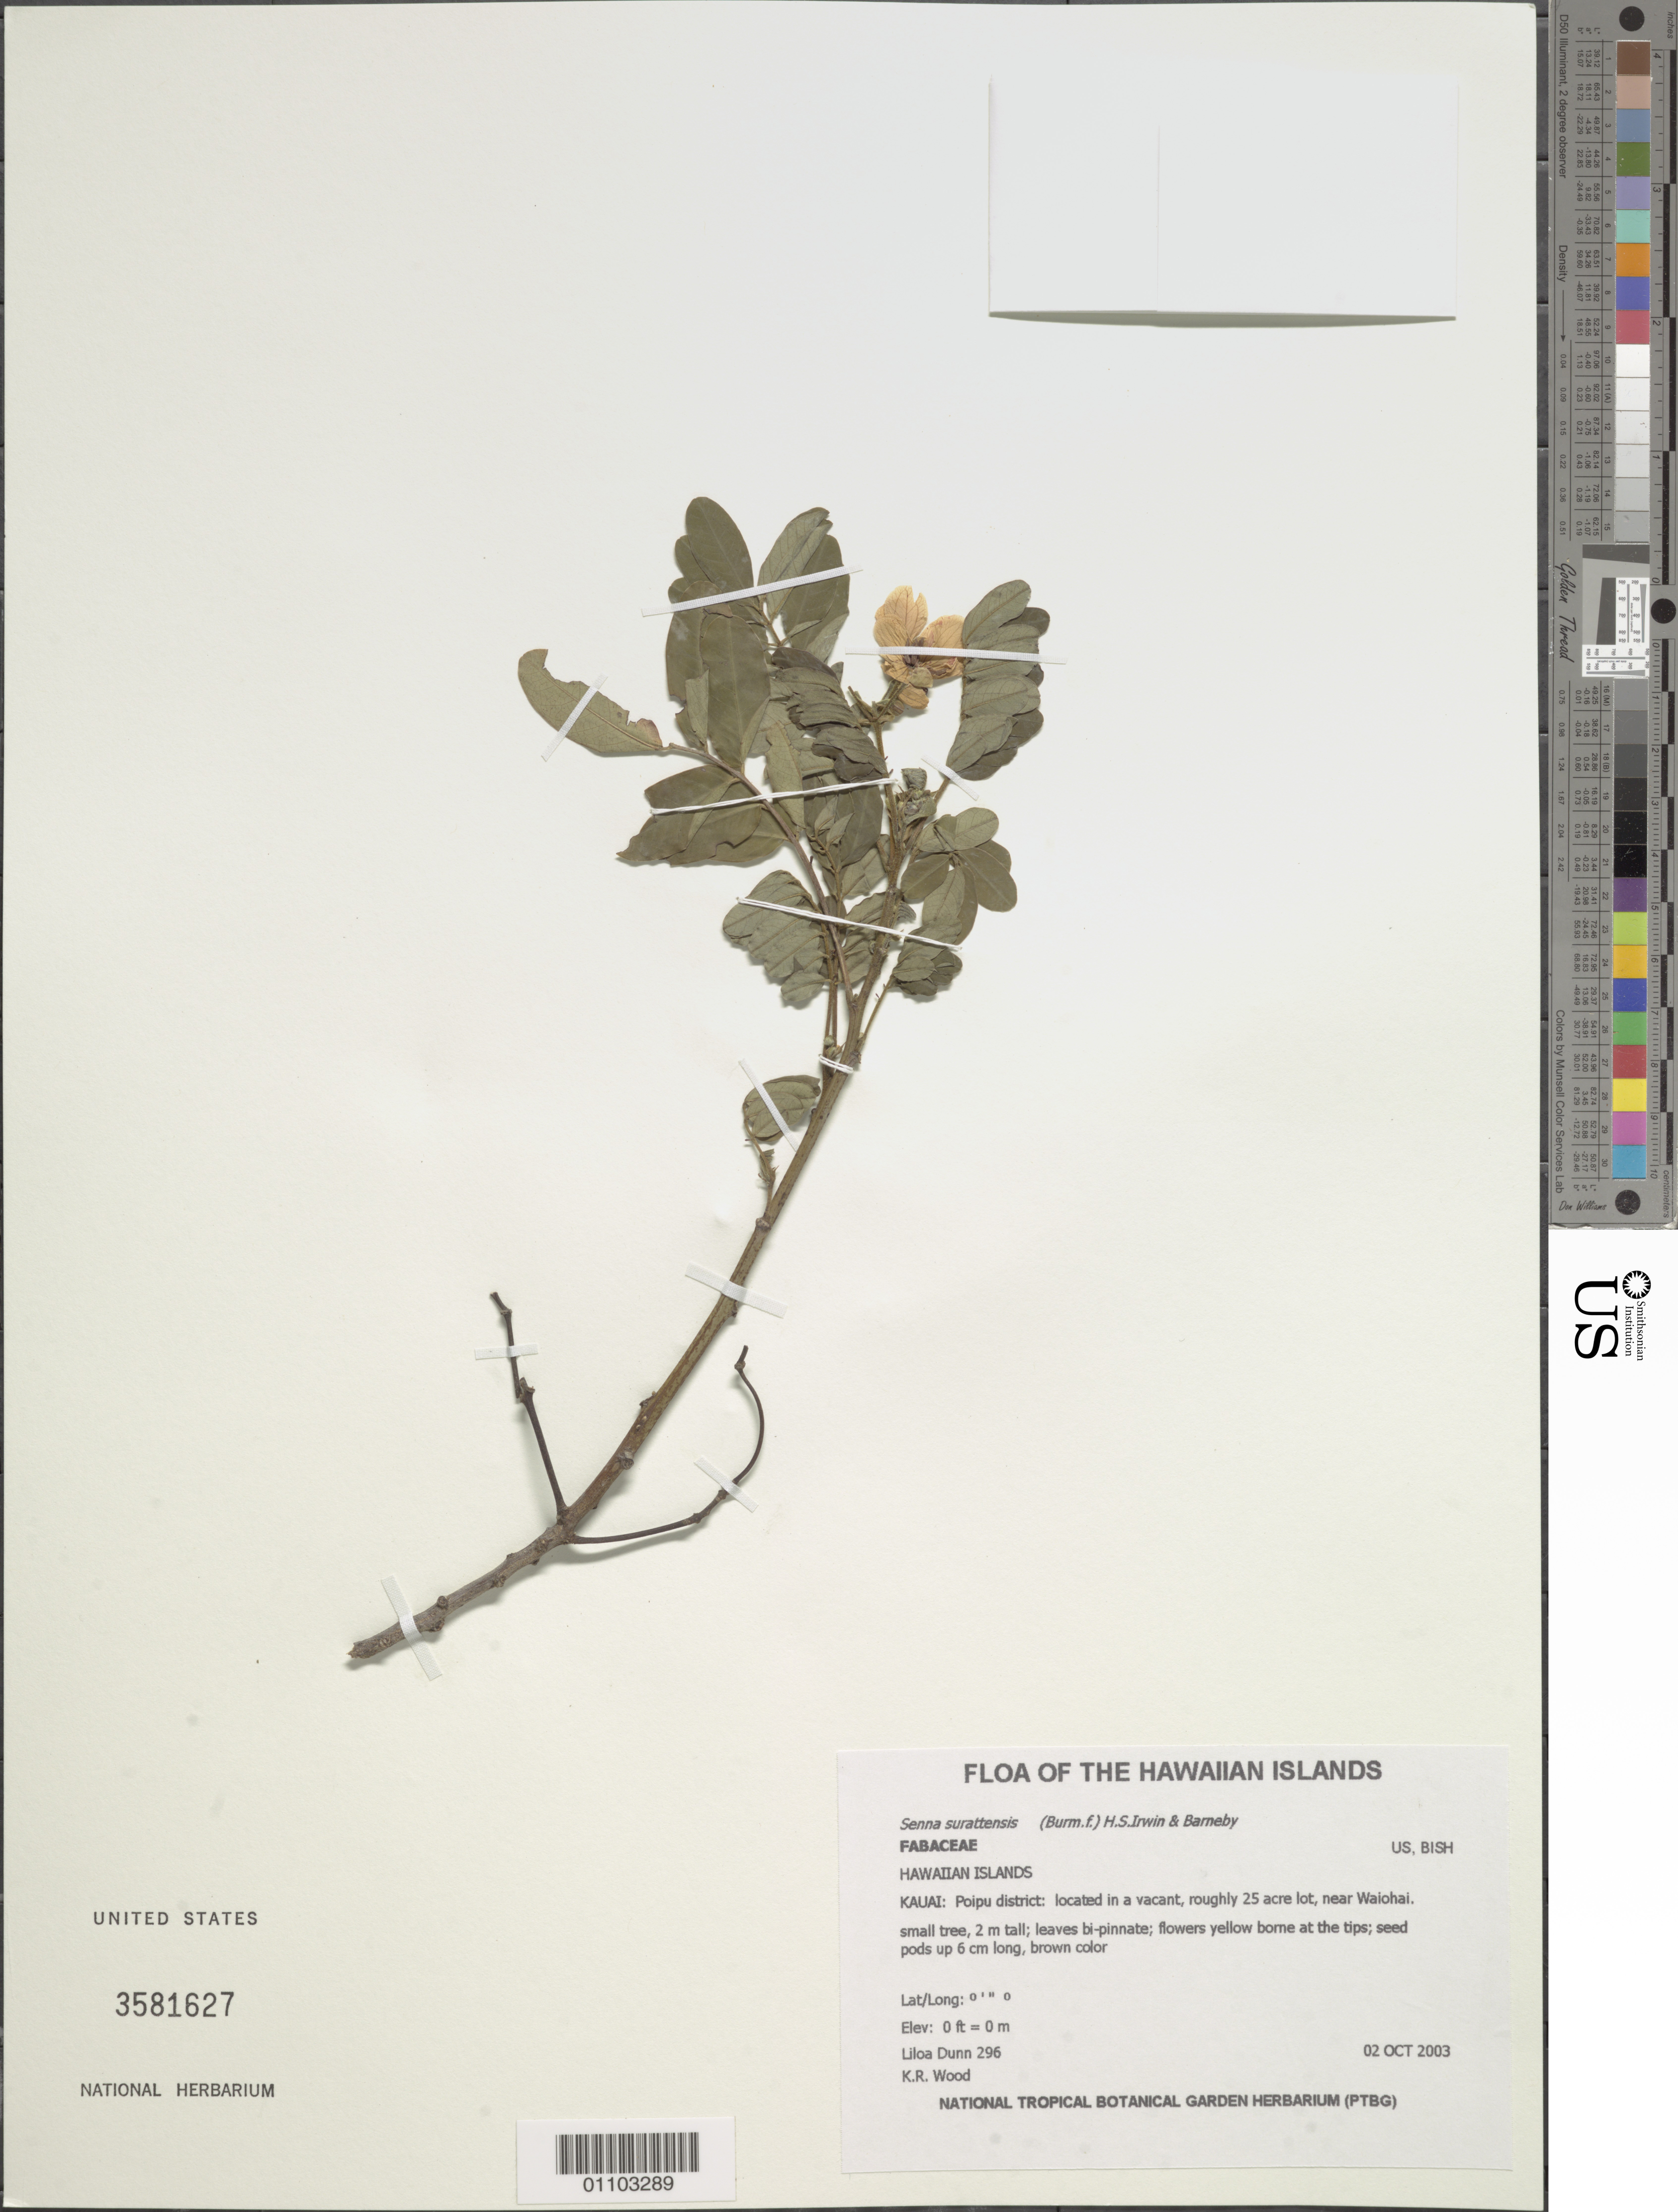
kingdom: Plantae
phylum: Tracheophyta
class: Magnoliopsida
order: Fabales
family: Fabaceae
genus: Senna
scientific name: Senna surattensis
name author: (Burm. f.) H.S. Irwin & Barneby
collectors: L. Dunn & K. R. Wood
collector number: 296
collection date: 2003-10-02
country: United States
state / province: Hawaii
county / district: Kauai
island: Kaua'i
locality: Poipu District, located in a vacant, roughly 25 acre lot, near Waiohai.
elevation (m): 0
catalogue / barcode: US 3581627